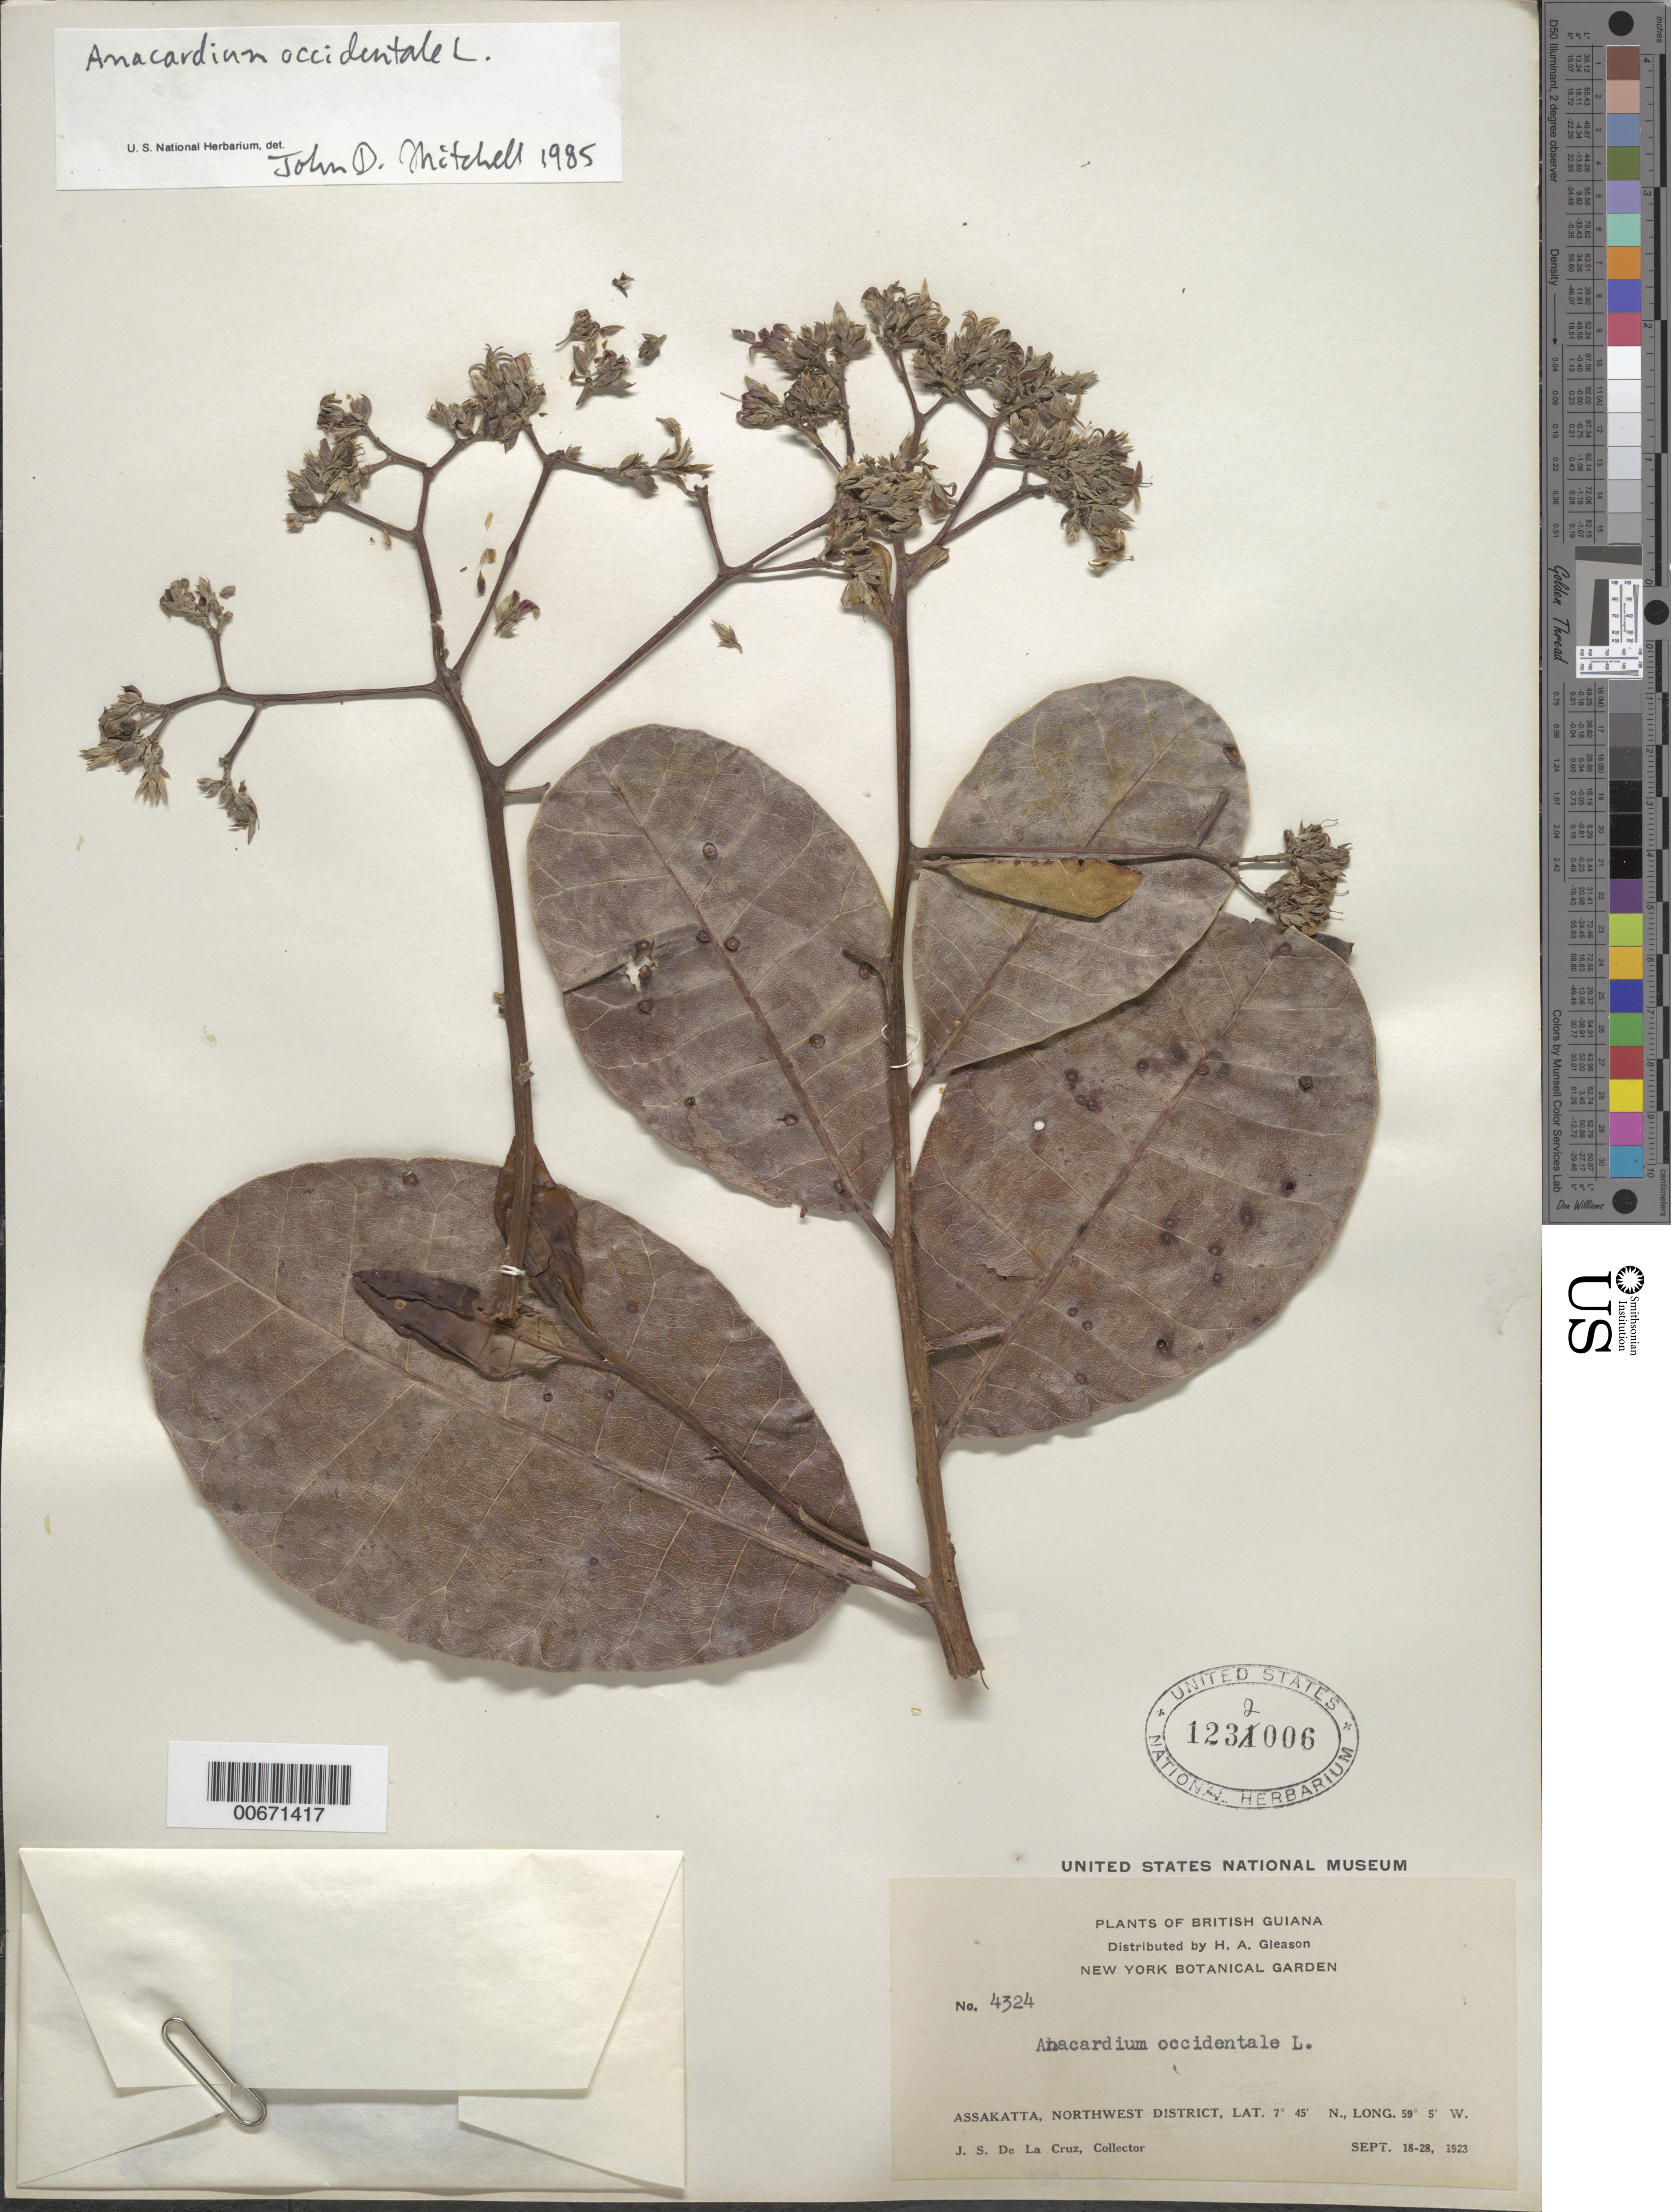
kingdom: Plantae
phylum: Tracheophyta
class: Magnoliopsida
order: Sapindales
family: Anacardiaceae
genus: Anacardium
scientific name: Anacardium occidentale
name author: L.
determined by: Mitchell, John D.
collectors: J. S. de la Cruz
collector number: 4324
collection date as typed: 18-Sep-23 to 28-Sep-23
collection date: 1923-09-18/1923-09-28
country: Guyana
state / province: Barima-Waini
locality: Assakatta, NW District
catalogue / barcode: US 1232006